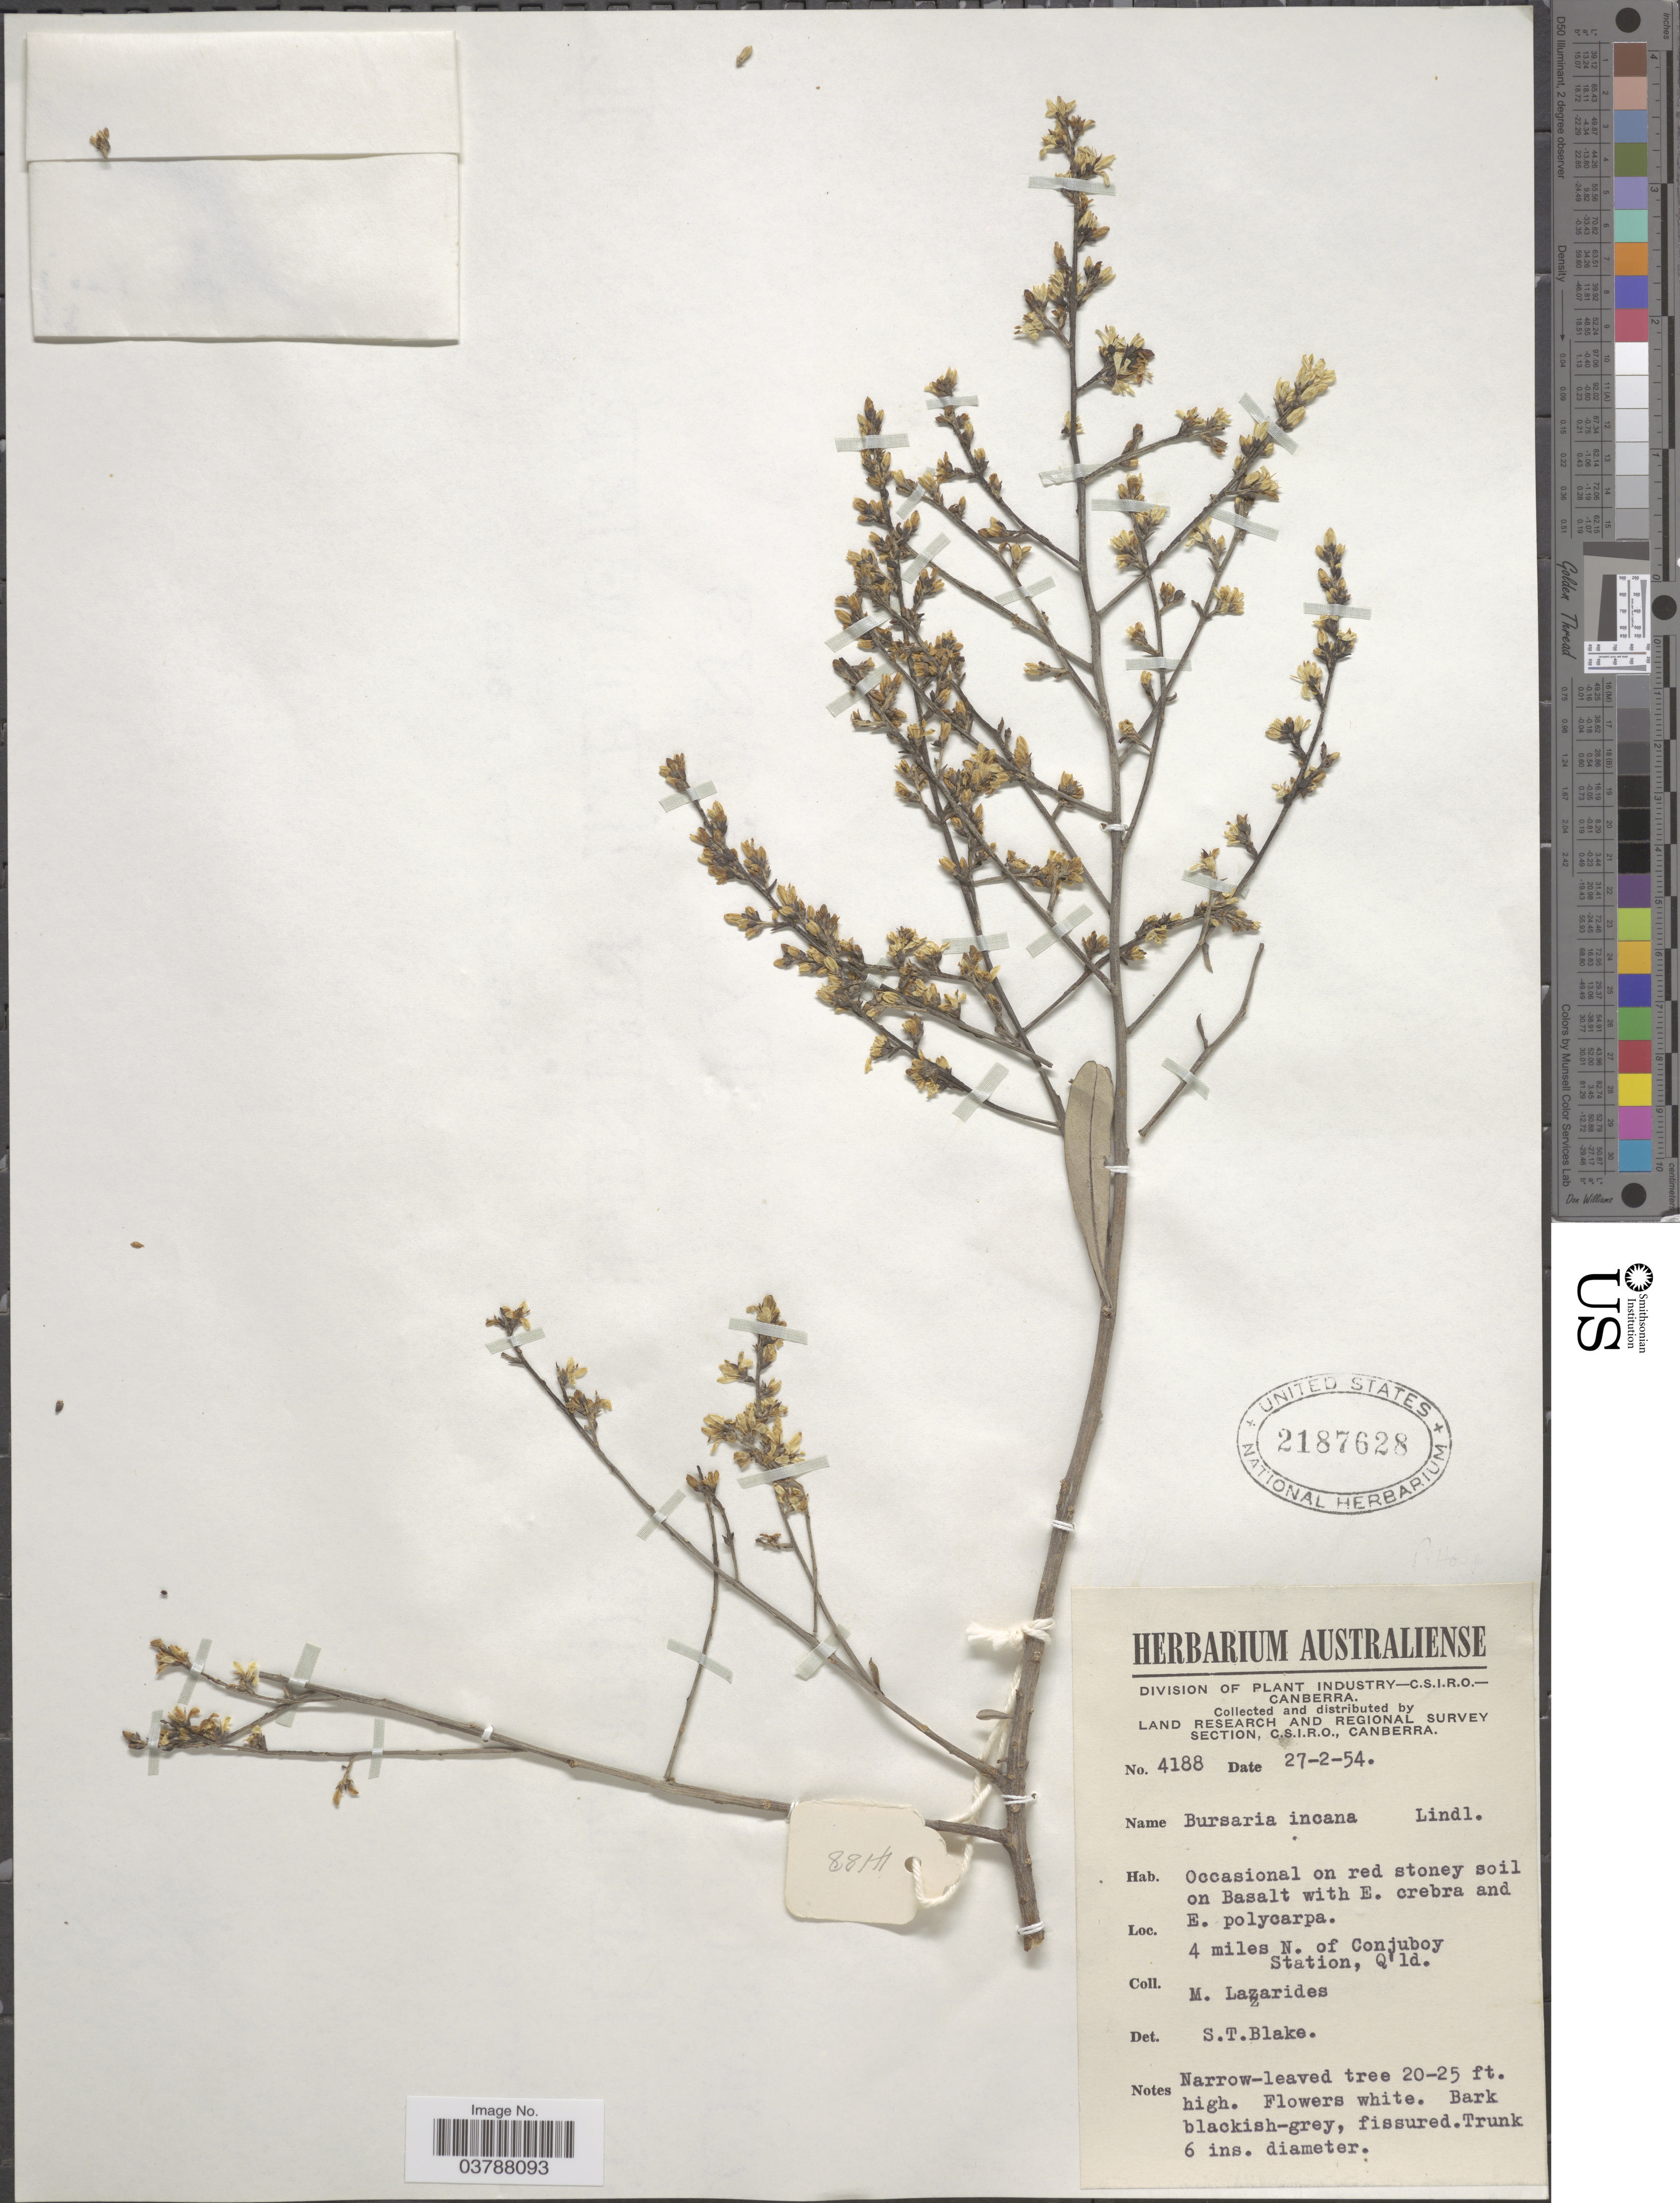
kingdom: Plantae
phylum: Tracheophyta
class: Magnoliopsida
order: Apiales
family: Pittosporaceae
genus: Bursaria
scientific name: Bursaria incana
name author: Lindl.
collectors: M. Lazarides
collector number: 4188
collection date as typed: Transcribed d/m/y: 27/2/54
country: Australia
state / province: Queensland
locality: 4 miles N. of Conjuboy Station.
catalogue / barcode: US 2187628